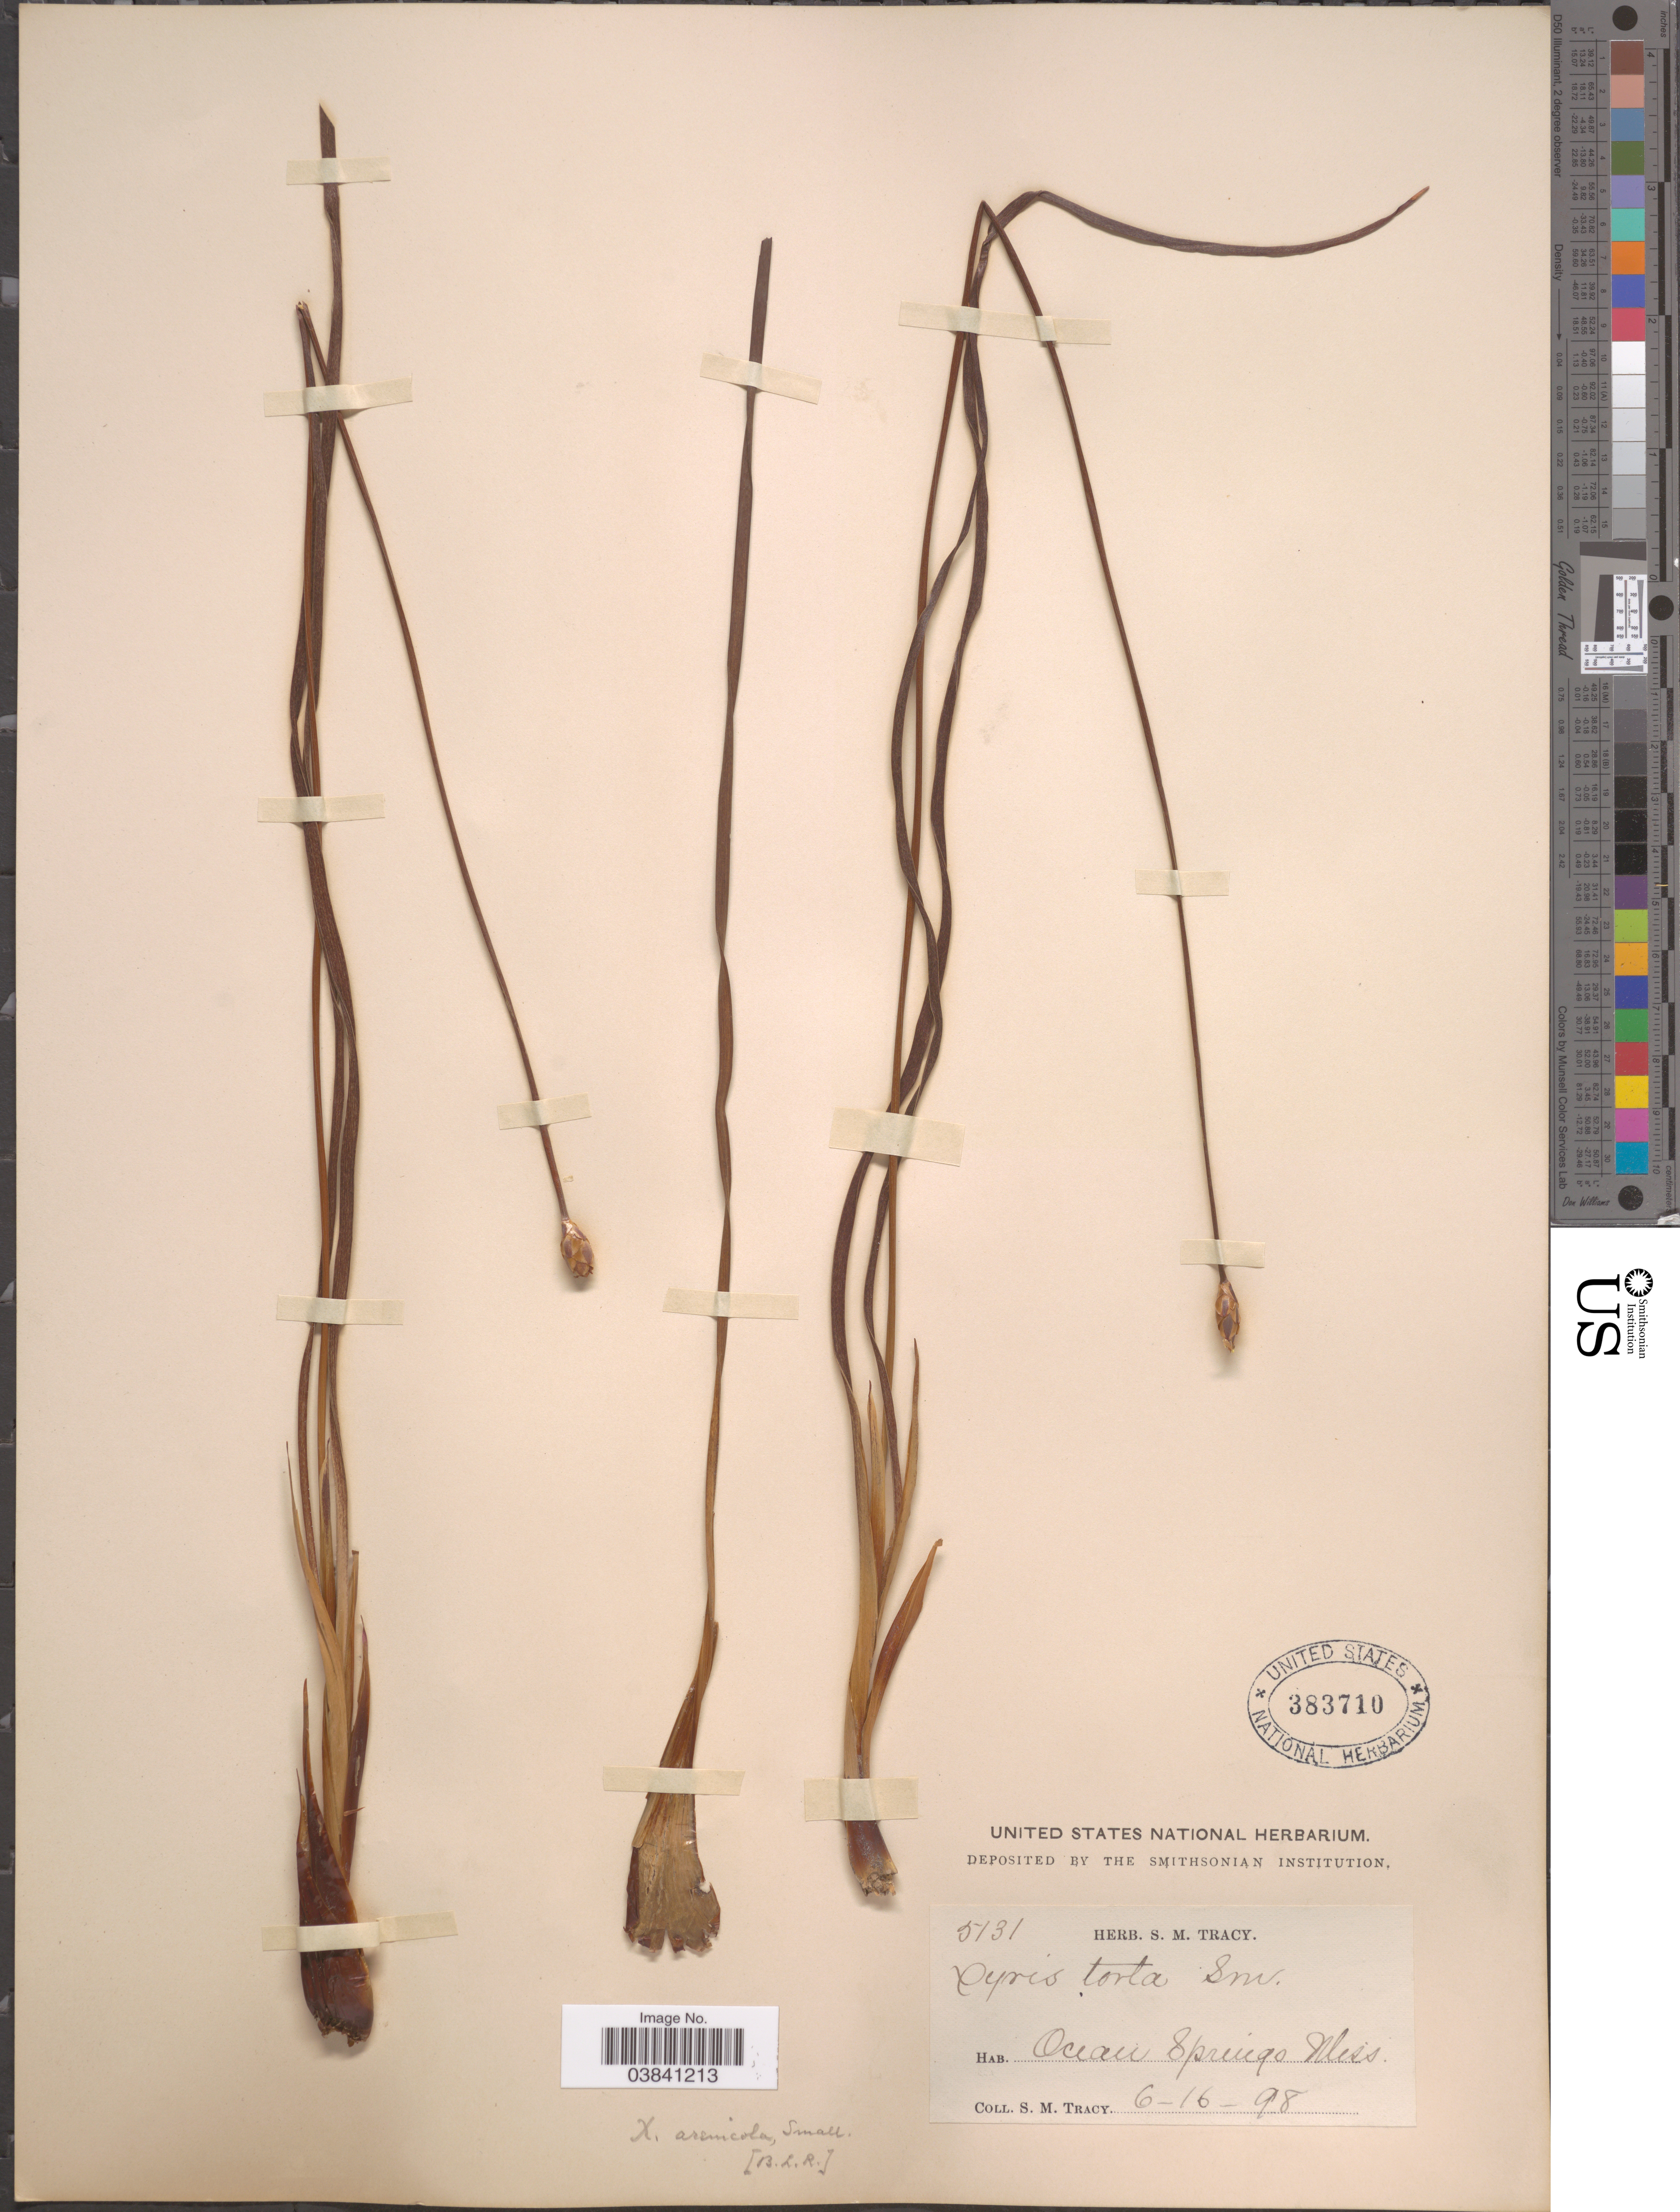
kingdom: Plantae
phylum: Tracheophyta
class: Liliopsida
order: Poales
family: Xyridaceae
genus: Xyris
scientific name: Xyris caroliniana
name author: Walter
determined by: Strong, Mark T., (BOT), Smithsonian Institution - National Museum of Natural History (UNITED STATES)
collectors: S. M. Tracy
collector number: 5131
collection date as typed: Transcribed d/m/y: 16/6/98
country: United States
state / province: Mississippi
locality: Ocean Springs.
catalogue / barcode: US 383710